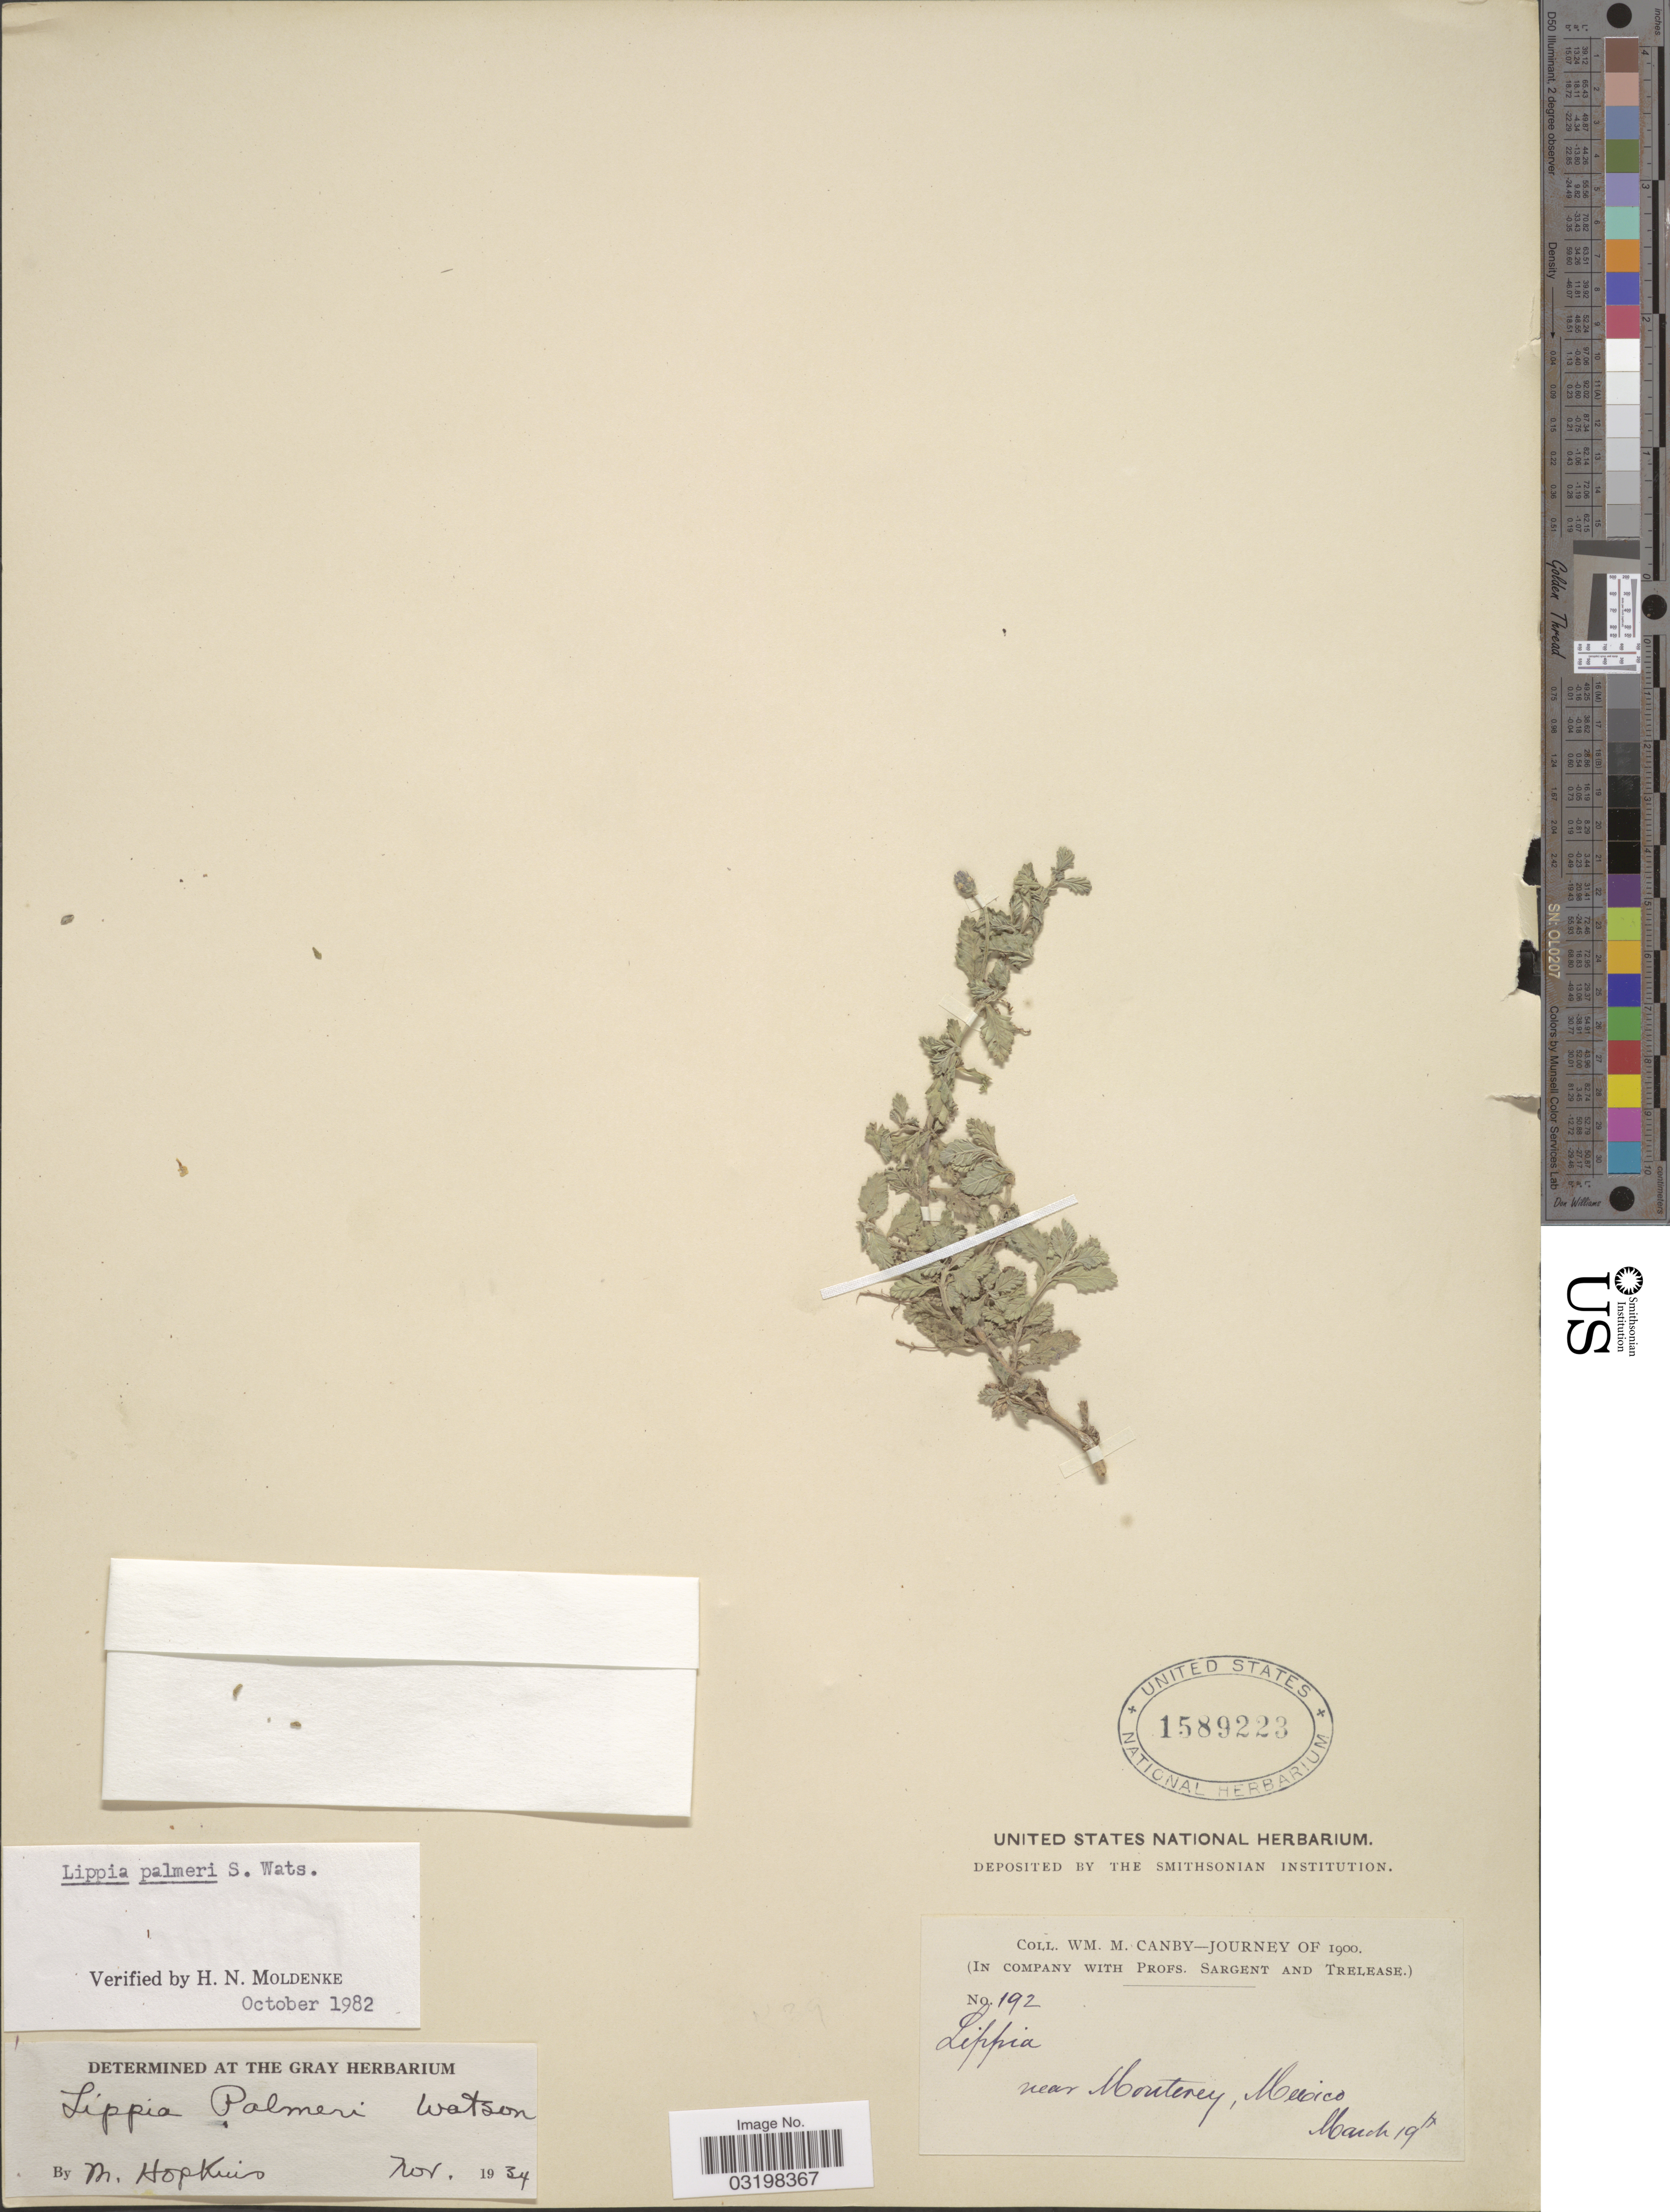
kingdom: Plantae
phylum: Tracheophyta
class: Magnoliopsida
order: Lamiales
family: Verbenaceae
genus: Lippia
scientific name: Lippia palmeri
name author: S. Watson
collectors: W. M. Canby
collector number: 192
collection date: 1900-03-19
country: Mexico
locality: Near Monterey.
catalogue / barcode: US 1589223